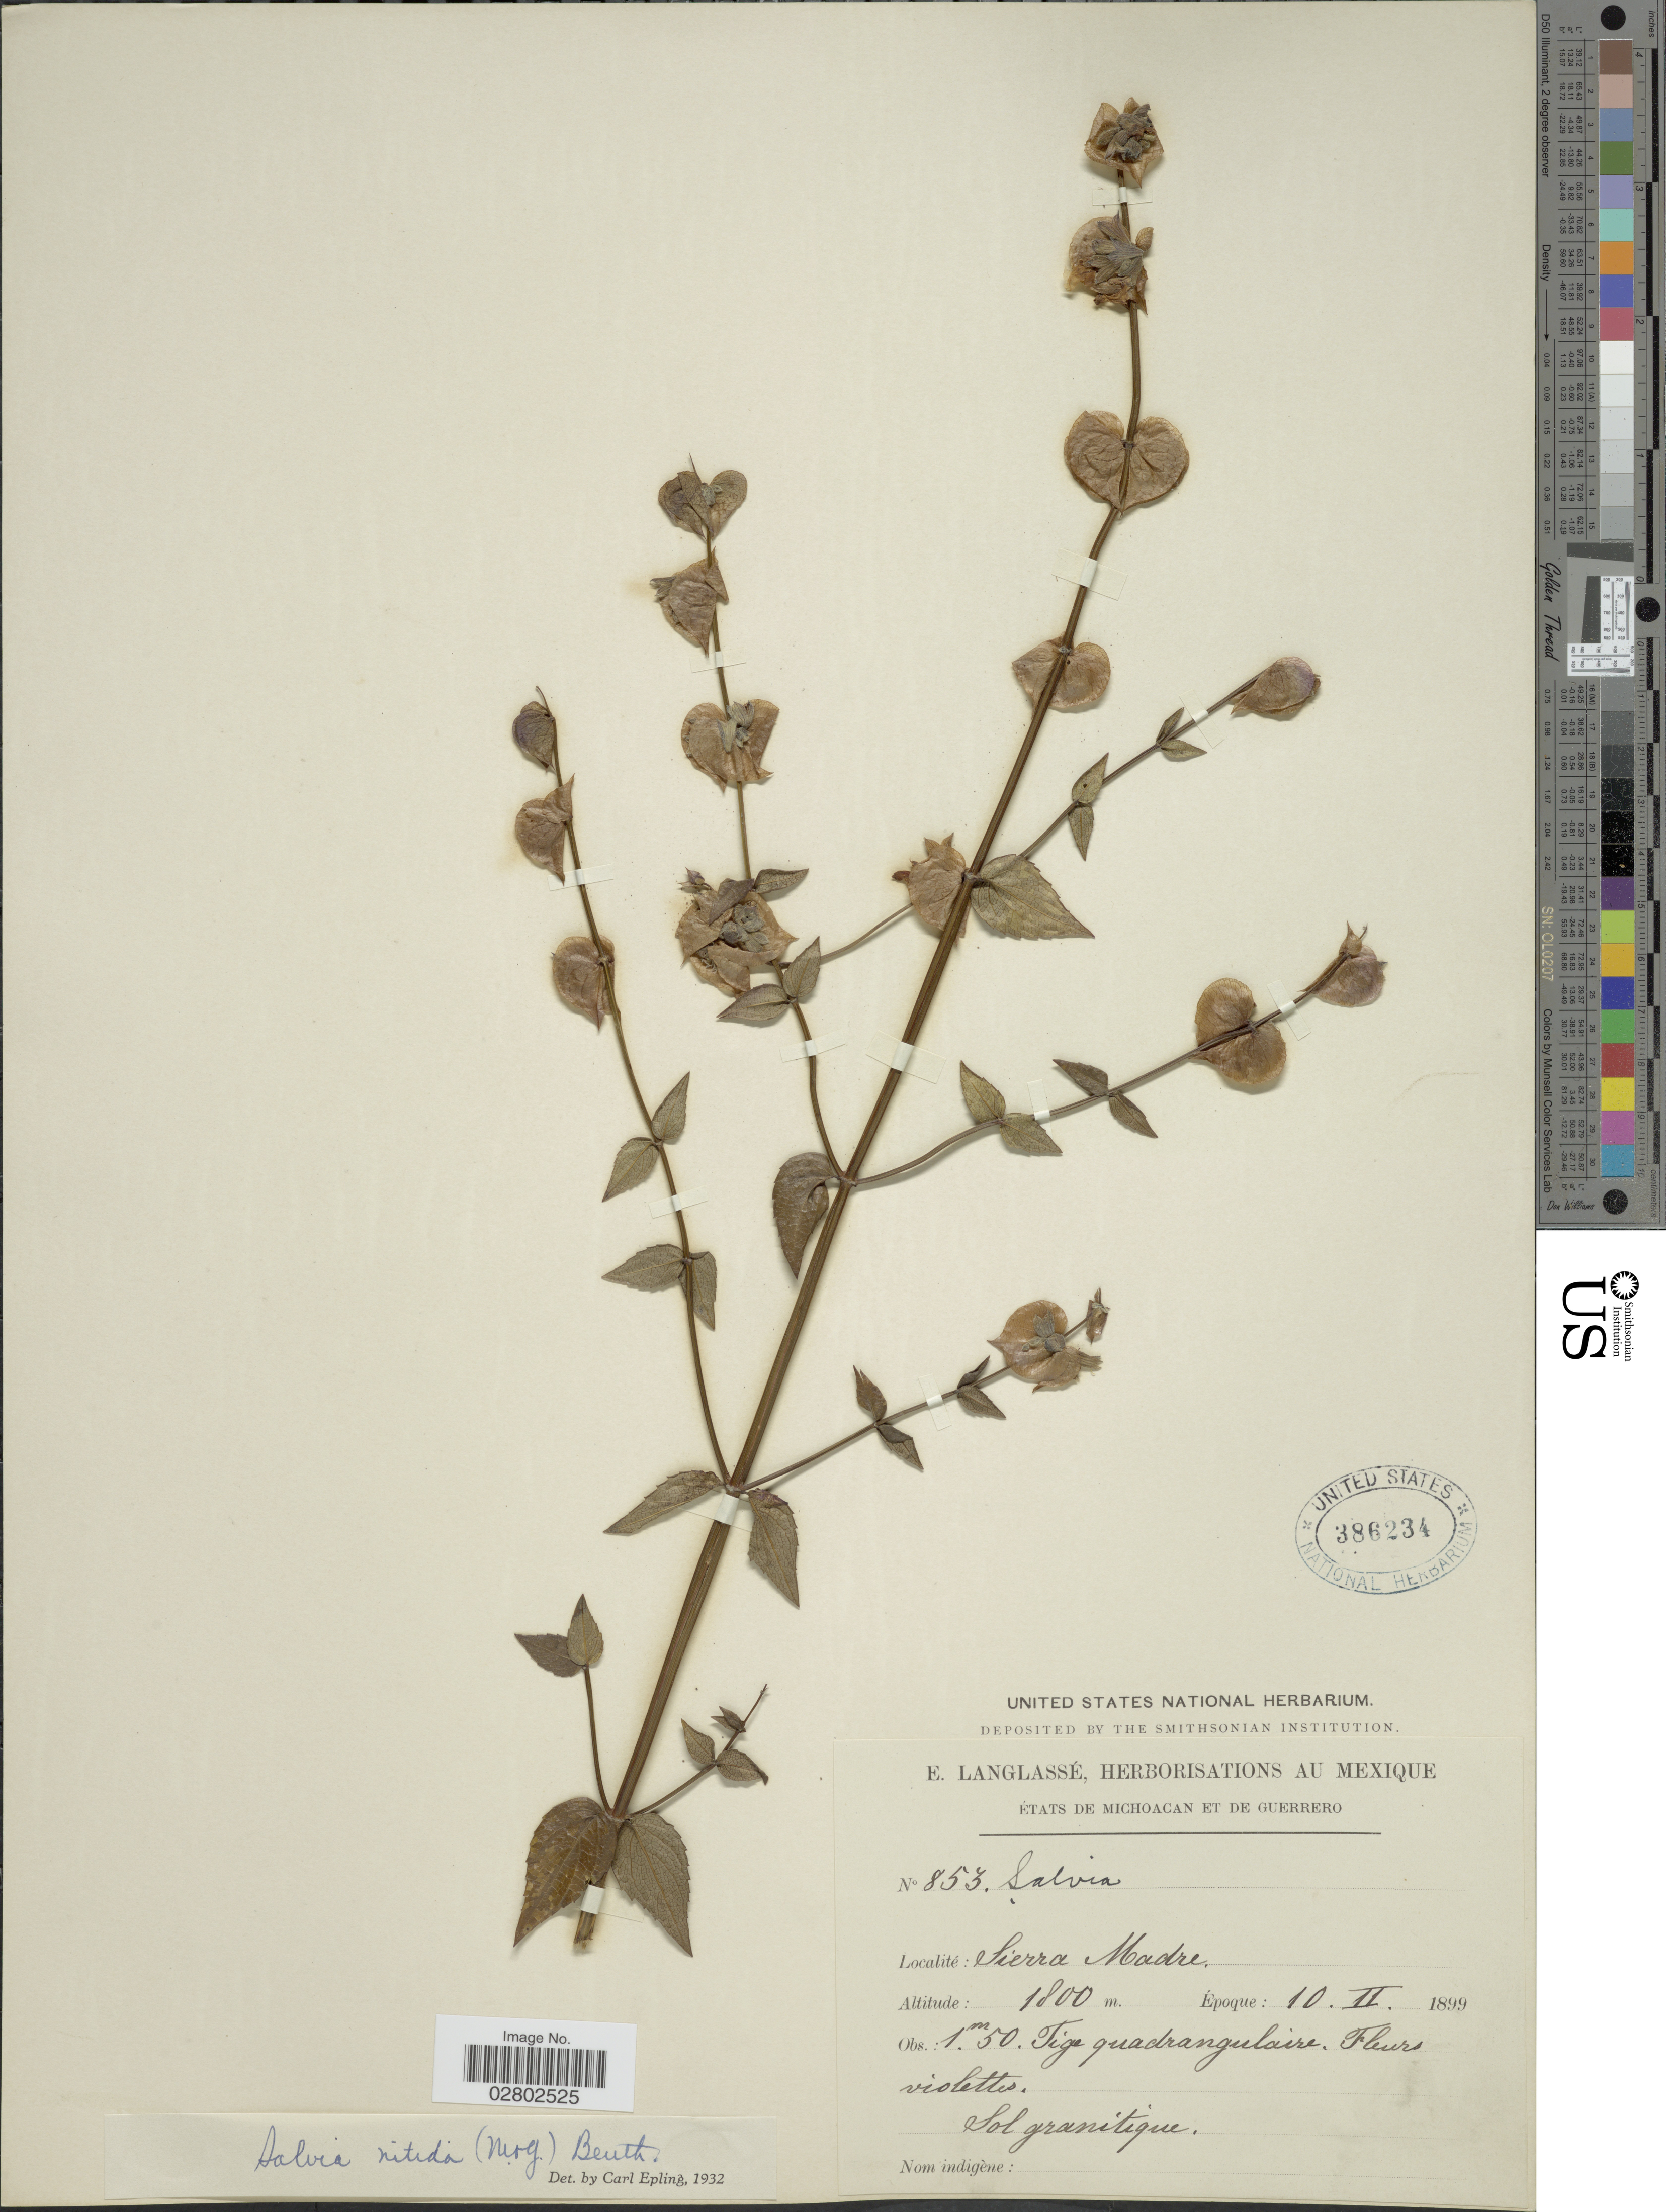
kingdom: Plantae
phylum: Tracheophyta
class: Magnoliopsida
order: Lamiales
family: Lamiaceae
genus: Salvia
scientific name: Salvia nitida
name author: (M. Martens & Galeotti) Benth.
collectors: E. Langlassé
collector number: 853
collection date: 1899-02-10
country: Mexico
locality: États de Michoacan et de Guerrero. Sierra Madre.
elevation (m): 1800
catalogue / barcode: US 386234